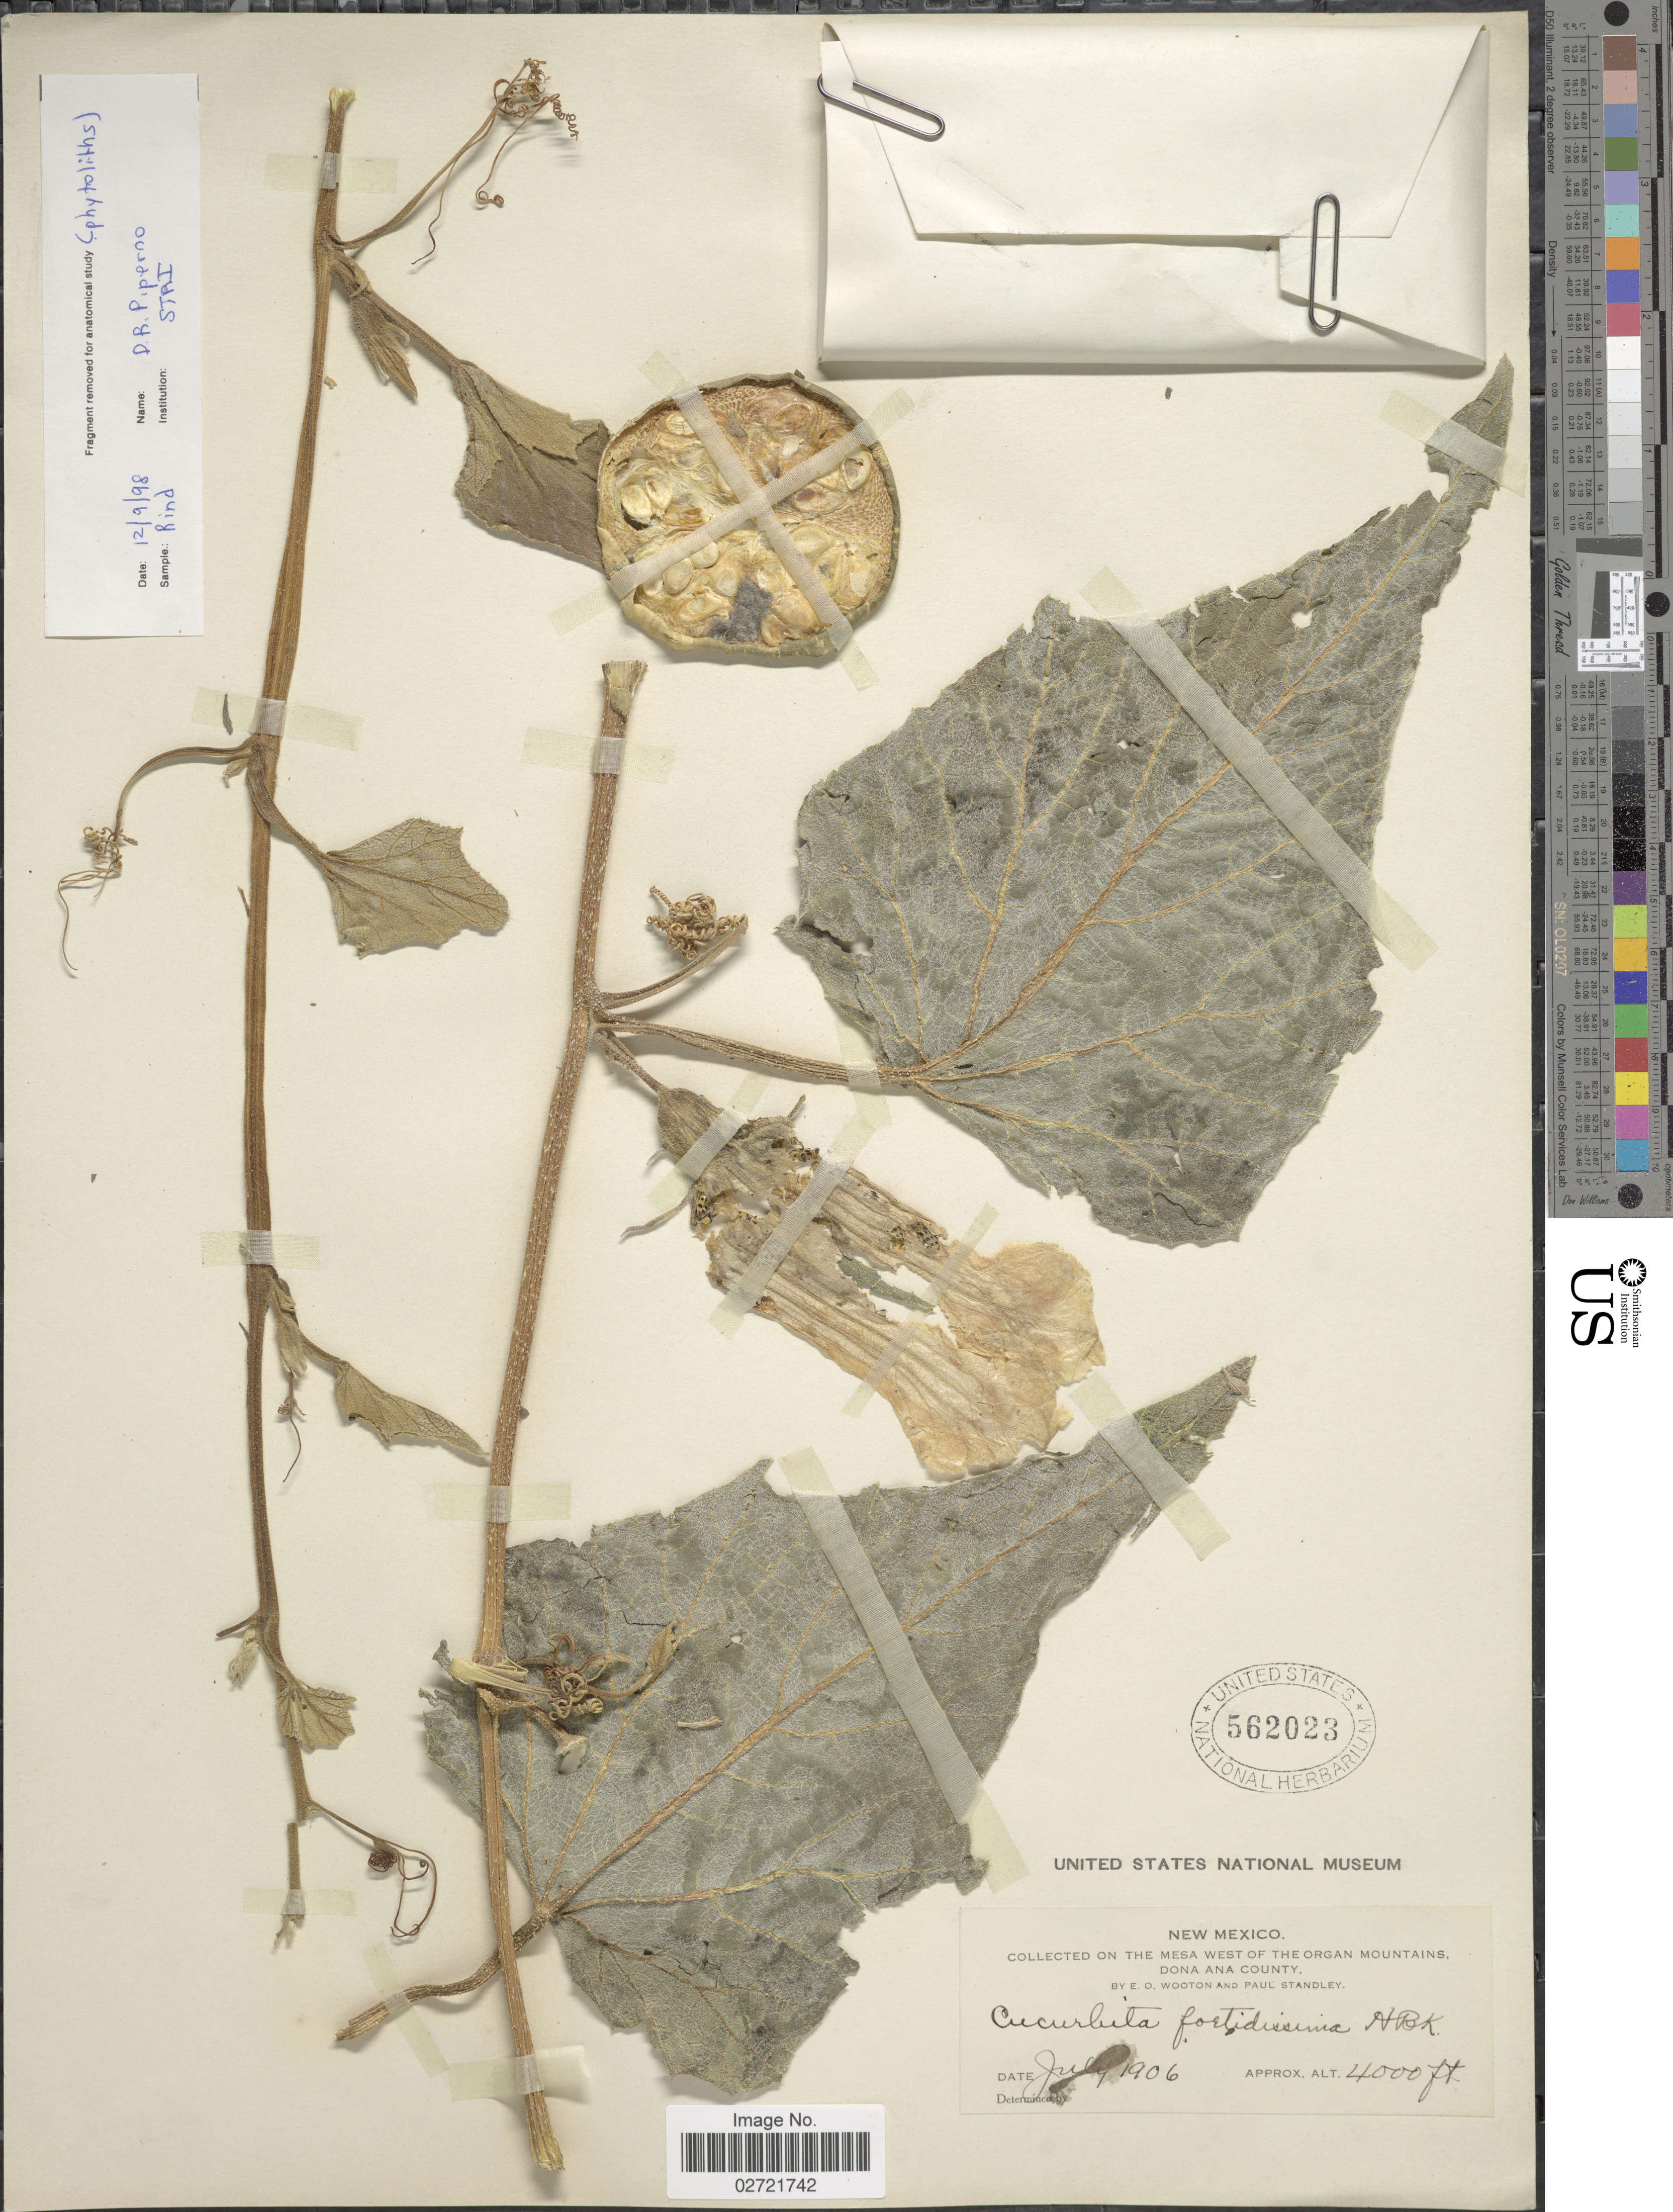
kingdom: Plantae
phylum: Tracheophyta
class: Magnoliopsida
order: Cucurbitales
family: Cucurbitaceae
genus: Cucurbita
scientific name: Cucurbita foetidissima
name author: Kunth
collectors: E. O. Wooton & P. C. Standley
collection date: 1906-07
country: United States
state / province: New Mexico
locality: On the Mesa West of The Organ Mountains, Dona Ana County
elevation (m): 1219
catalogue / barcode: US 562023